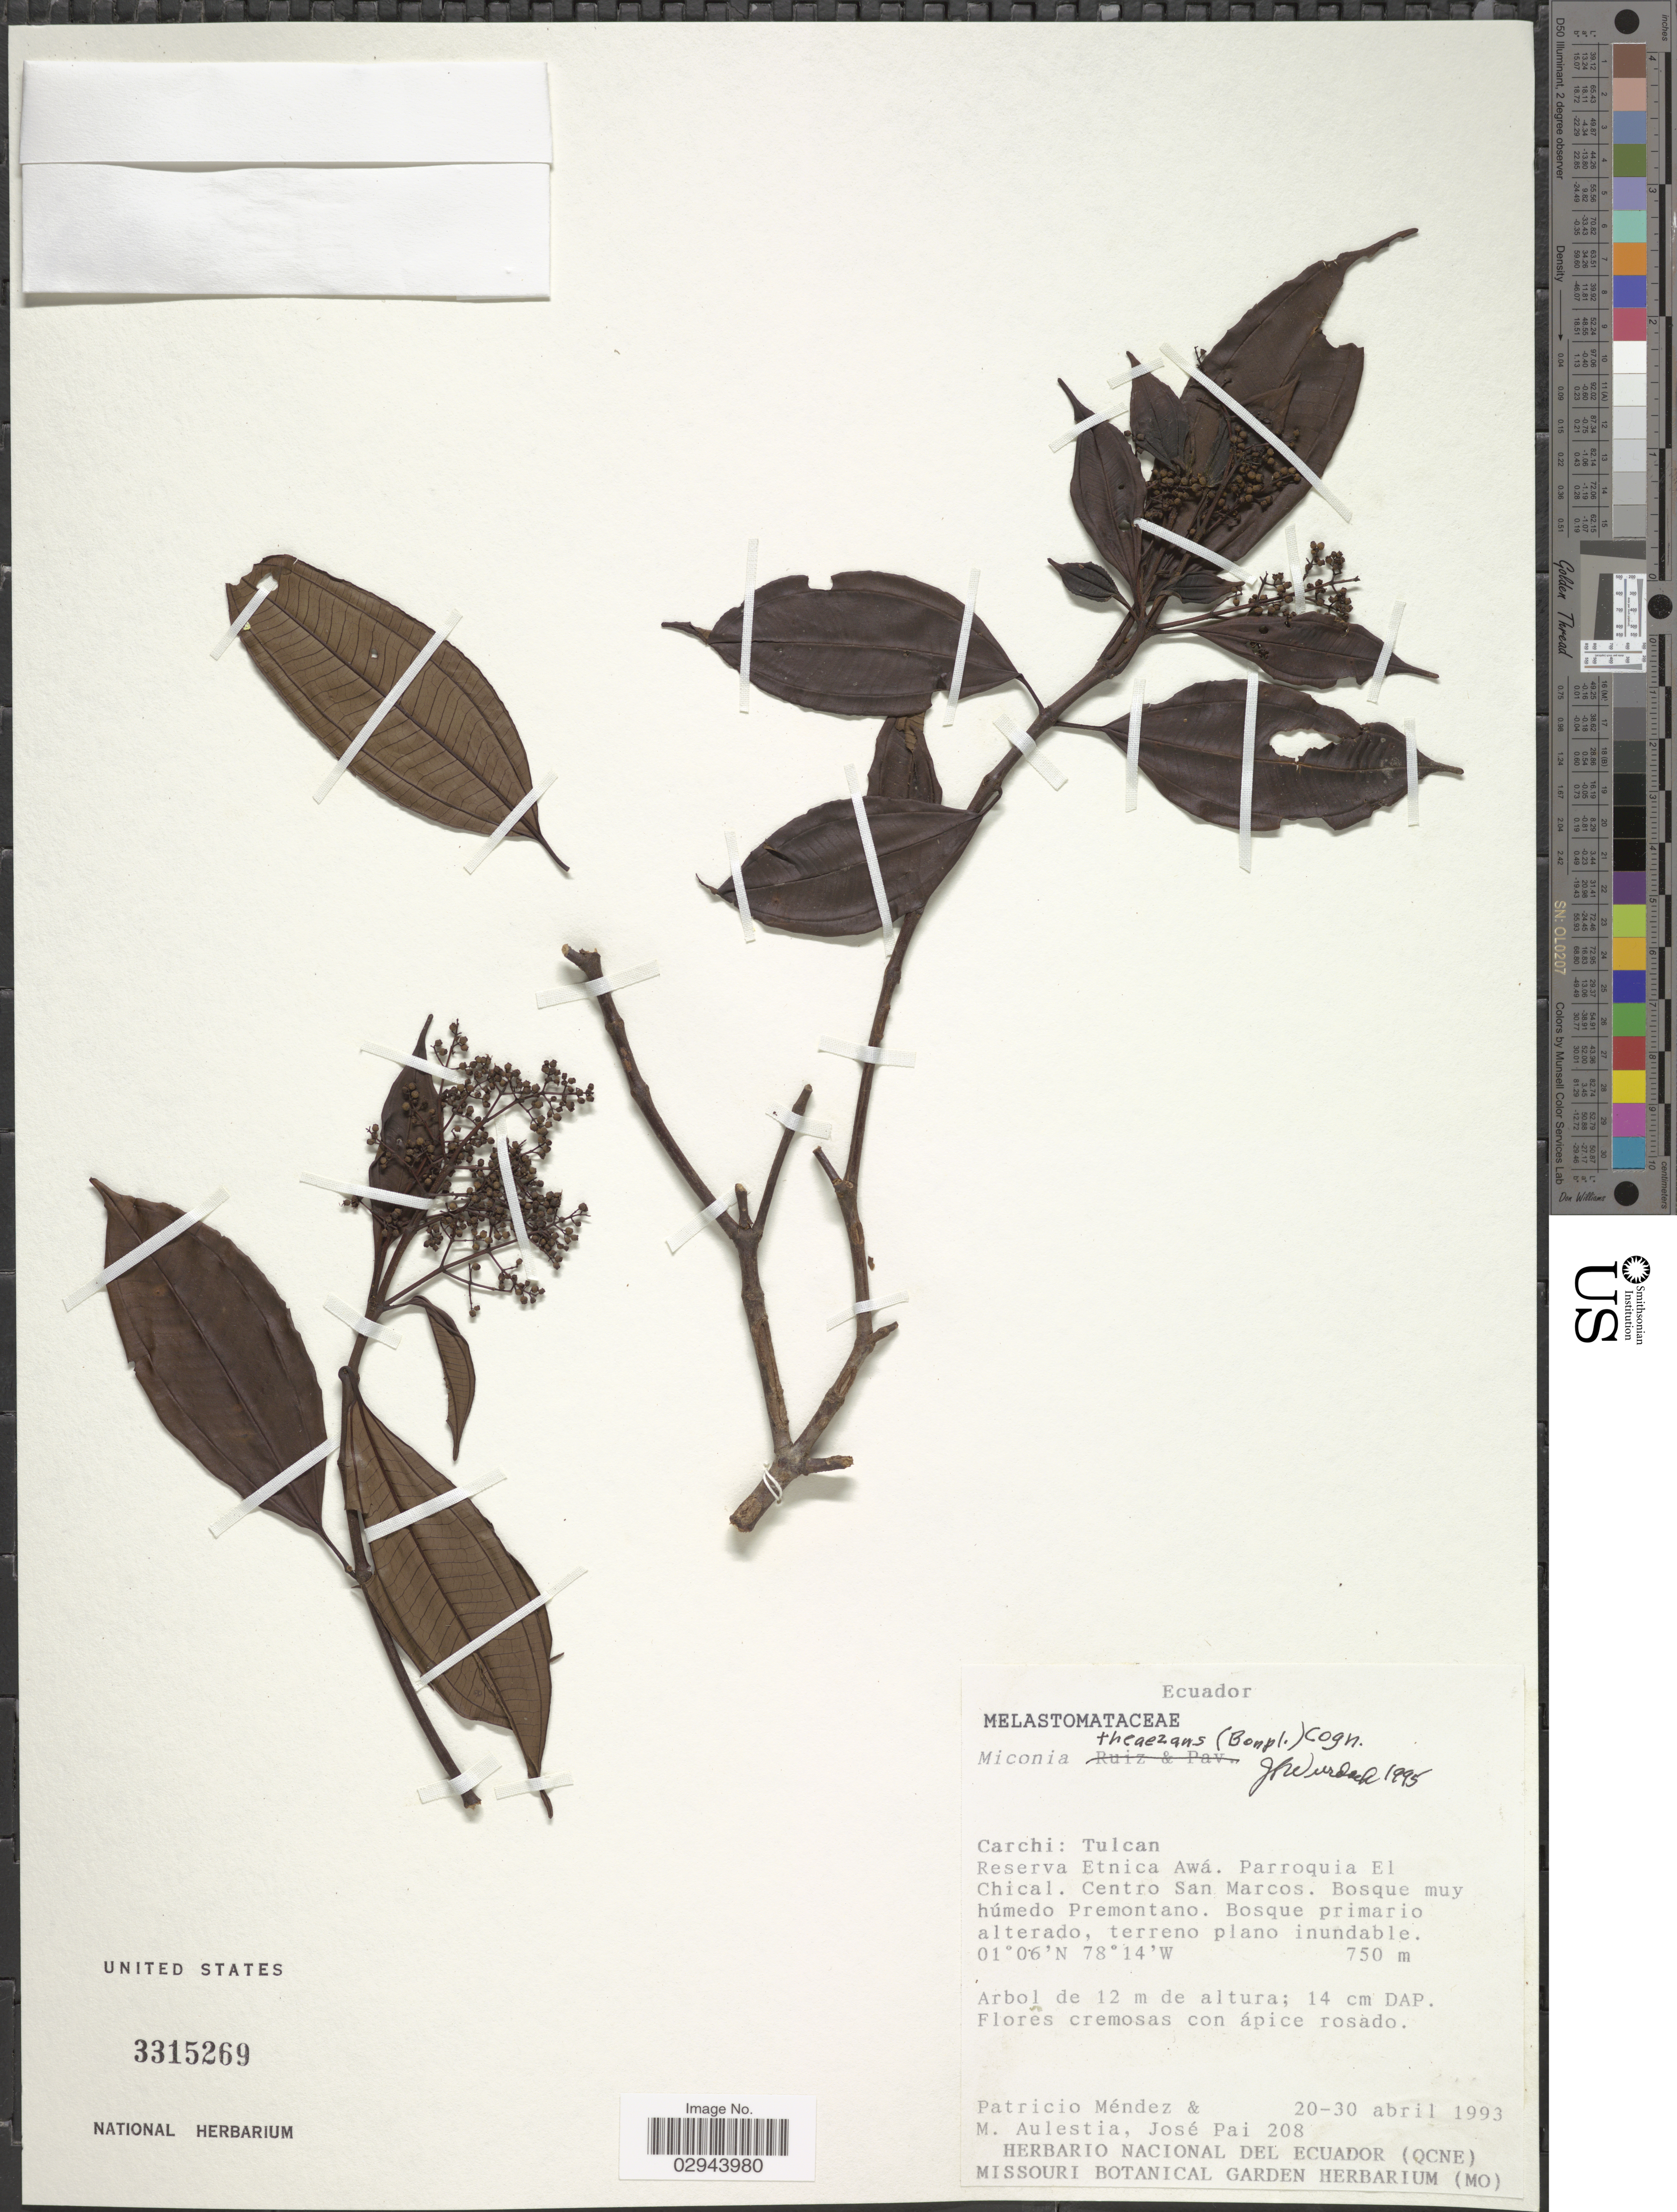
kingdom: Plantae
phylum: Tracheophyta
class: Magnoliopsida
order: Myrtales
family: Melastomataceae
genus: Miconia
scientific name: Miconia theizans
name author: (Bonpl.) Cogn.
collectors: P. Méndez, M. Aulestia & J. Pai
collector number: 208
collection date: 1993-04-20/1993-04-30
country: Ecuador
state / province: Carchi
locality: Tulcan, Reserva Etnica Awá, Parroquia El Chical, Centro San Marcos.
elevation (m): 750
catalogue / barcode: US 3315269